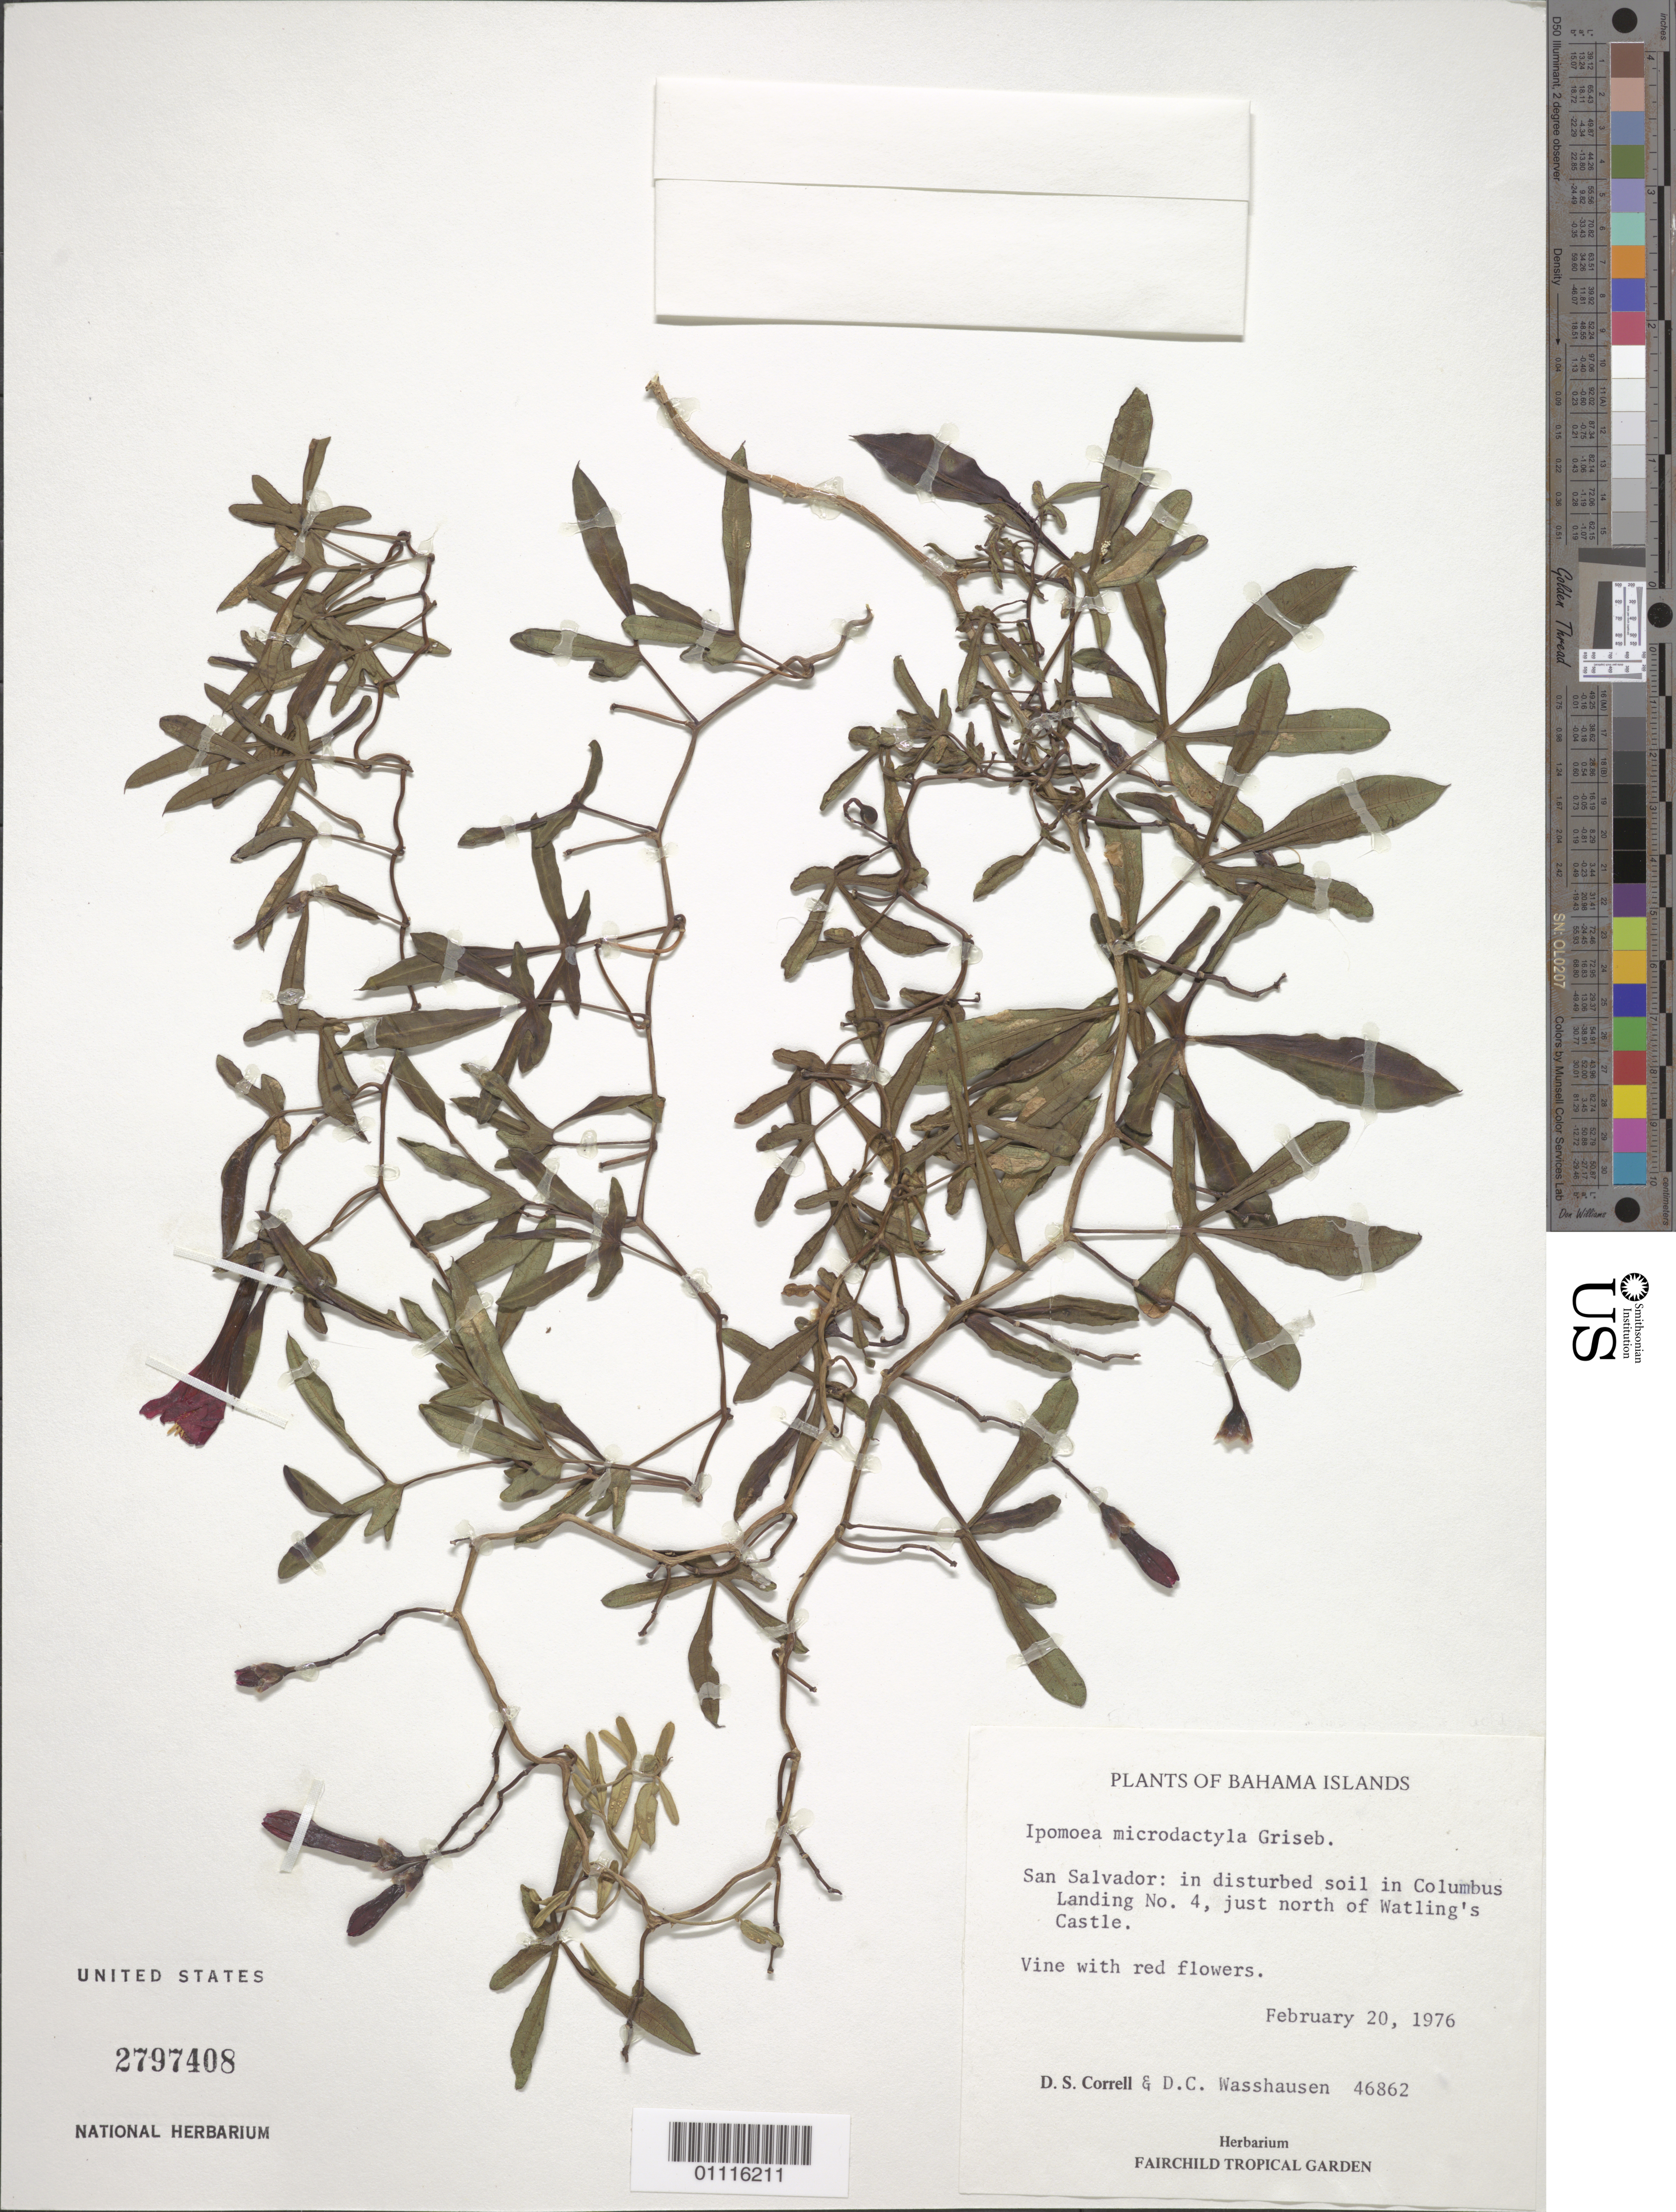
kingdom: Plantae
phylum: Tracheophyta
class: Magnoliopsida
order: Solanales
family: Convolvulaceae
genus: Ipomoea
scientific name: Ipomoea microdactyla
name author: Griseb.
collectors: D. S. Correll & D. C. Wasshausen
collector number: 46862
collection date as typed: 20 Feb 1976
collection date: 1976-02-20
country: Bahamas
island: San Salvador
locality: In disturbed soil in Columbus Landing No. 4, just N of Watling's Castle.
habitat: In disturbed soil.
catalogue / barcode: US 2797408